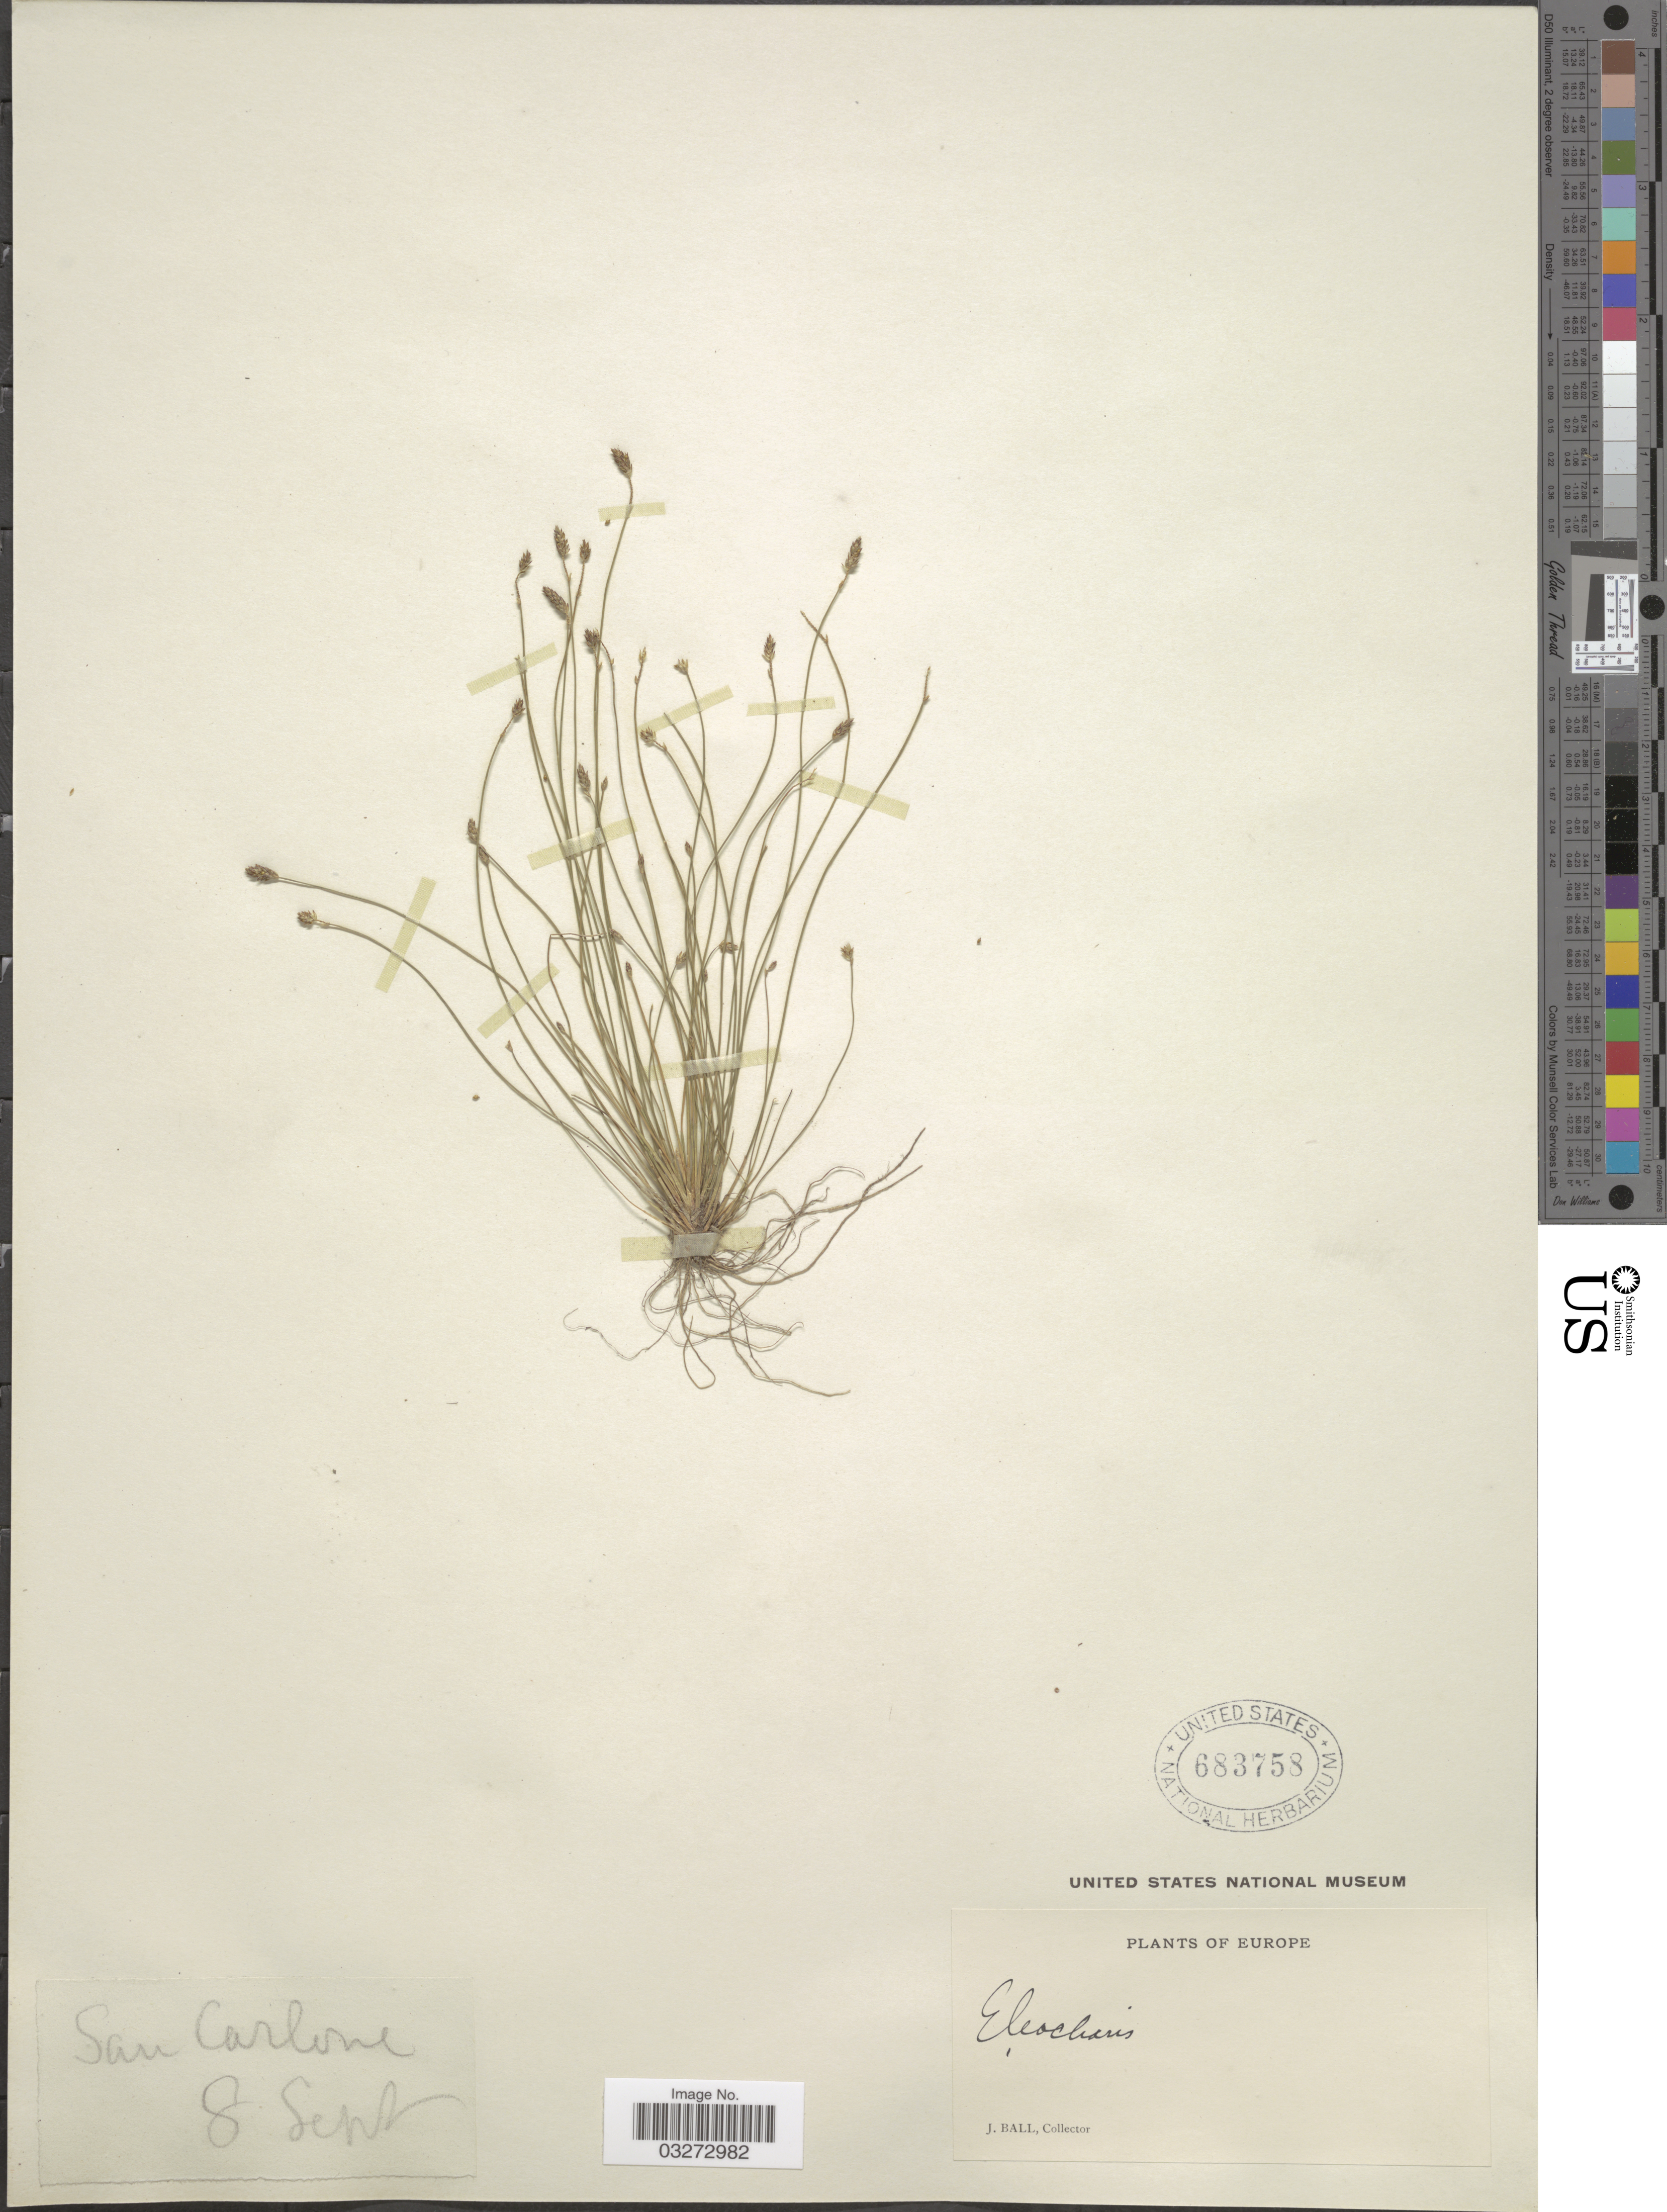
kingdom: Plantae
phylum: Tracheophyta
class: Liliopsida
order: Poales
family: Cyperaceae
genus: Eleocharis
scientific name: Eleocharis sp.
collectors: J. Ball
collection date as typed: Transcribed d/m/y: /9/8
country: Italy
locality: Europe. San Carlone.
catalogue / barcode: US 683758